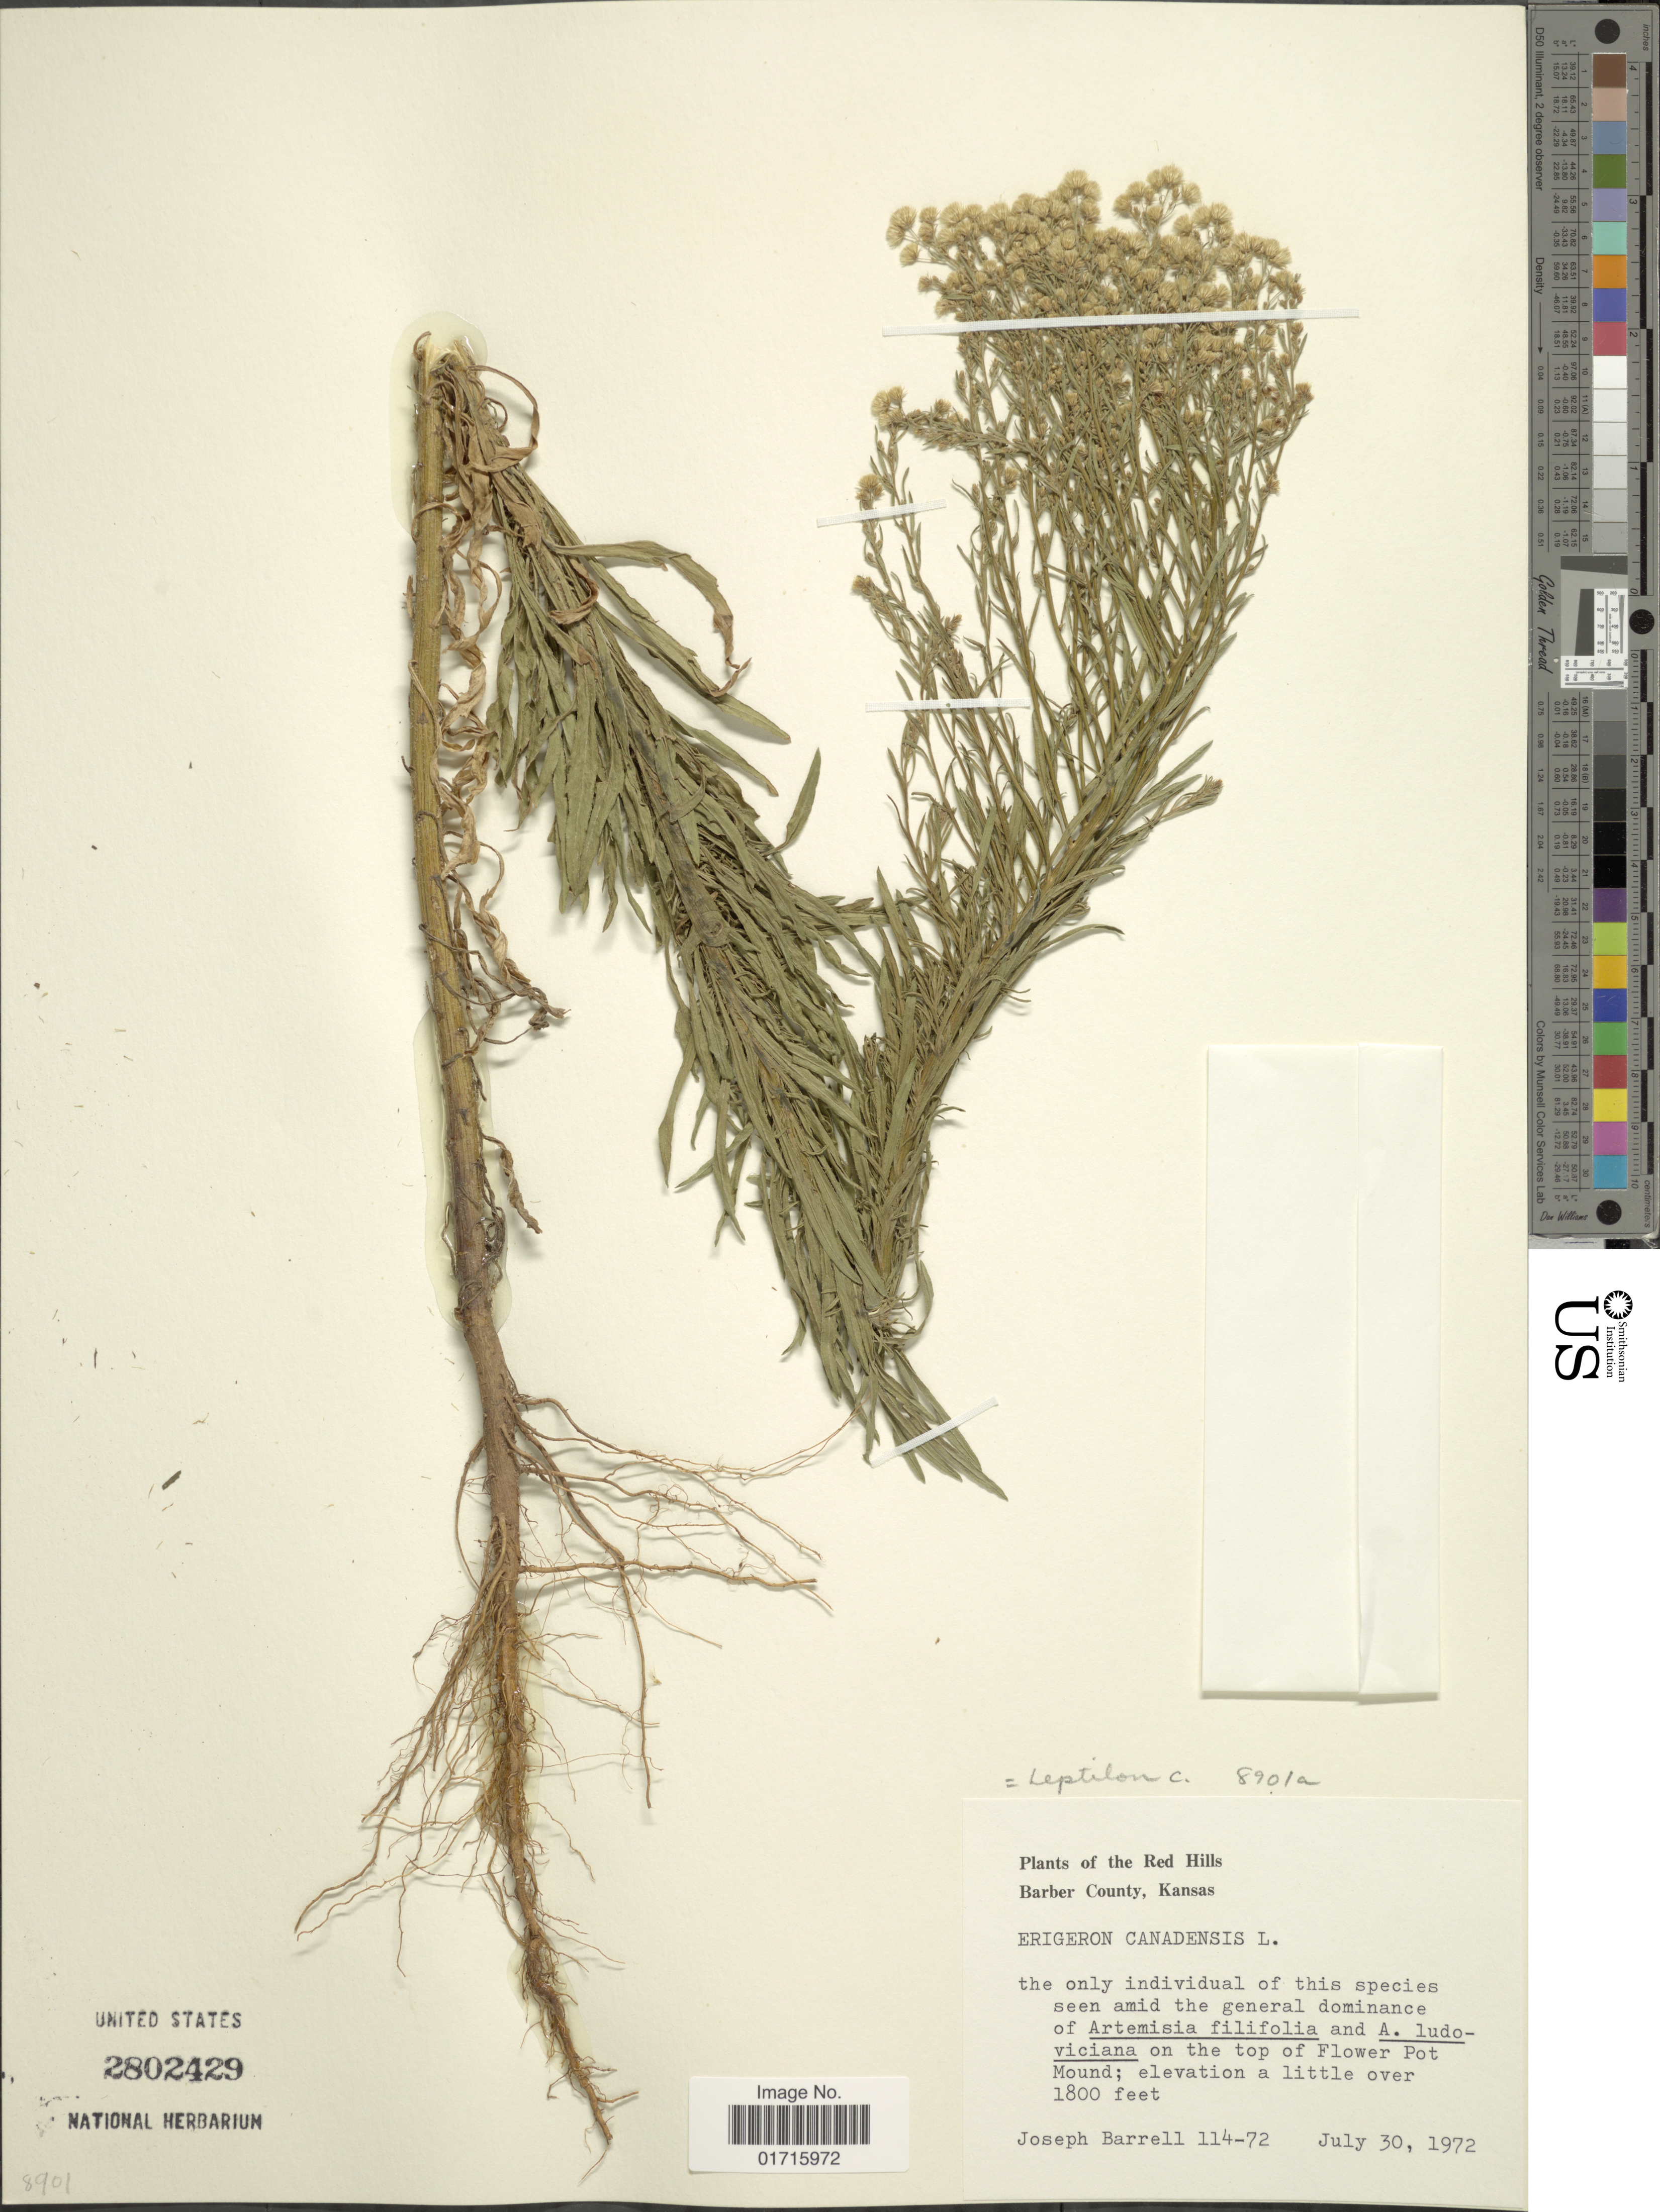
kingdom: Plantae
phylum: Tracheophyta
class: Magnoliopsida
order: Asterales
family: Asteraceae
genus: Conyza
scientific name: Conyza canadensis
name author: (L.) Cronq.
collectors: J. Barrell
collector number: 114-72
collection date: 1972-07-30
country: United States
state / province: Kansas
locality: The Red Hills. Barber County, Kansas. in the top of Flower Pot Mound.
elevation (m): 549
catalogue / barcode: US 2802429